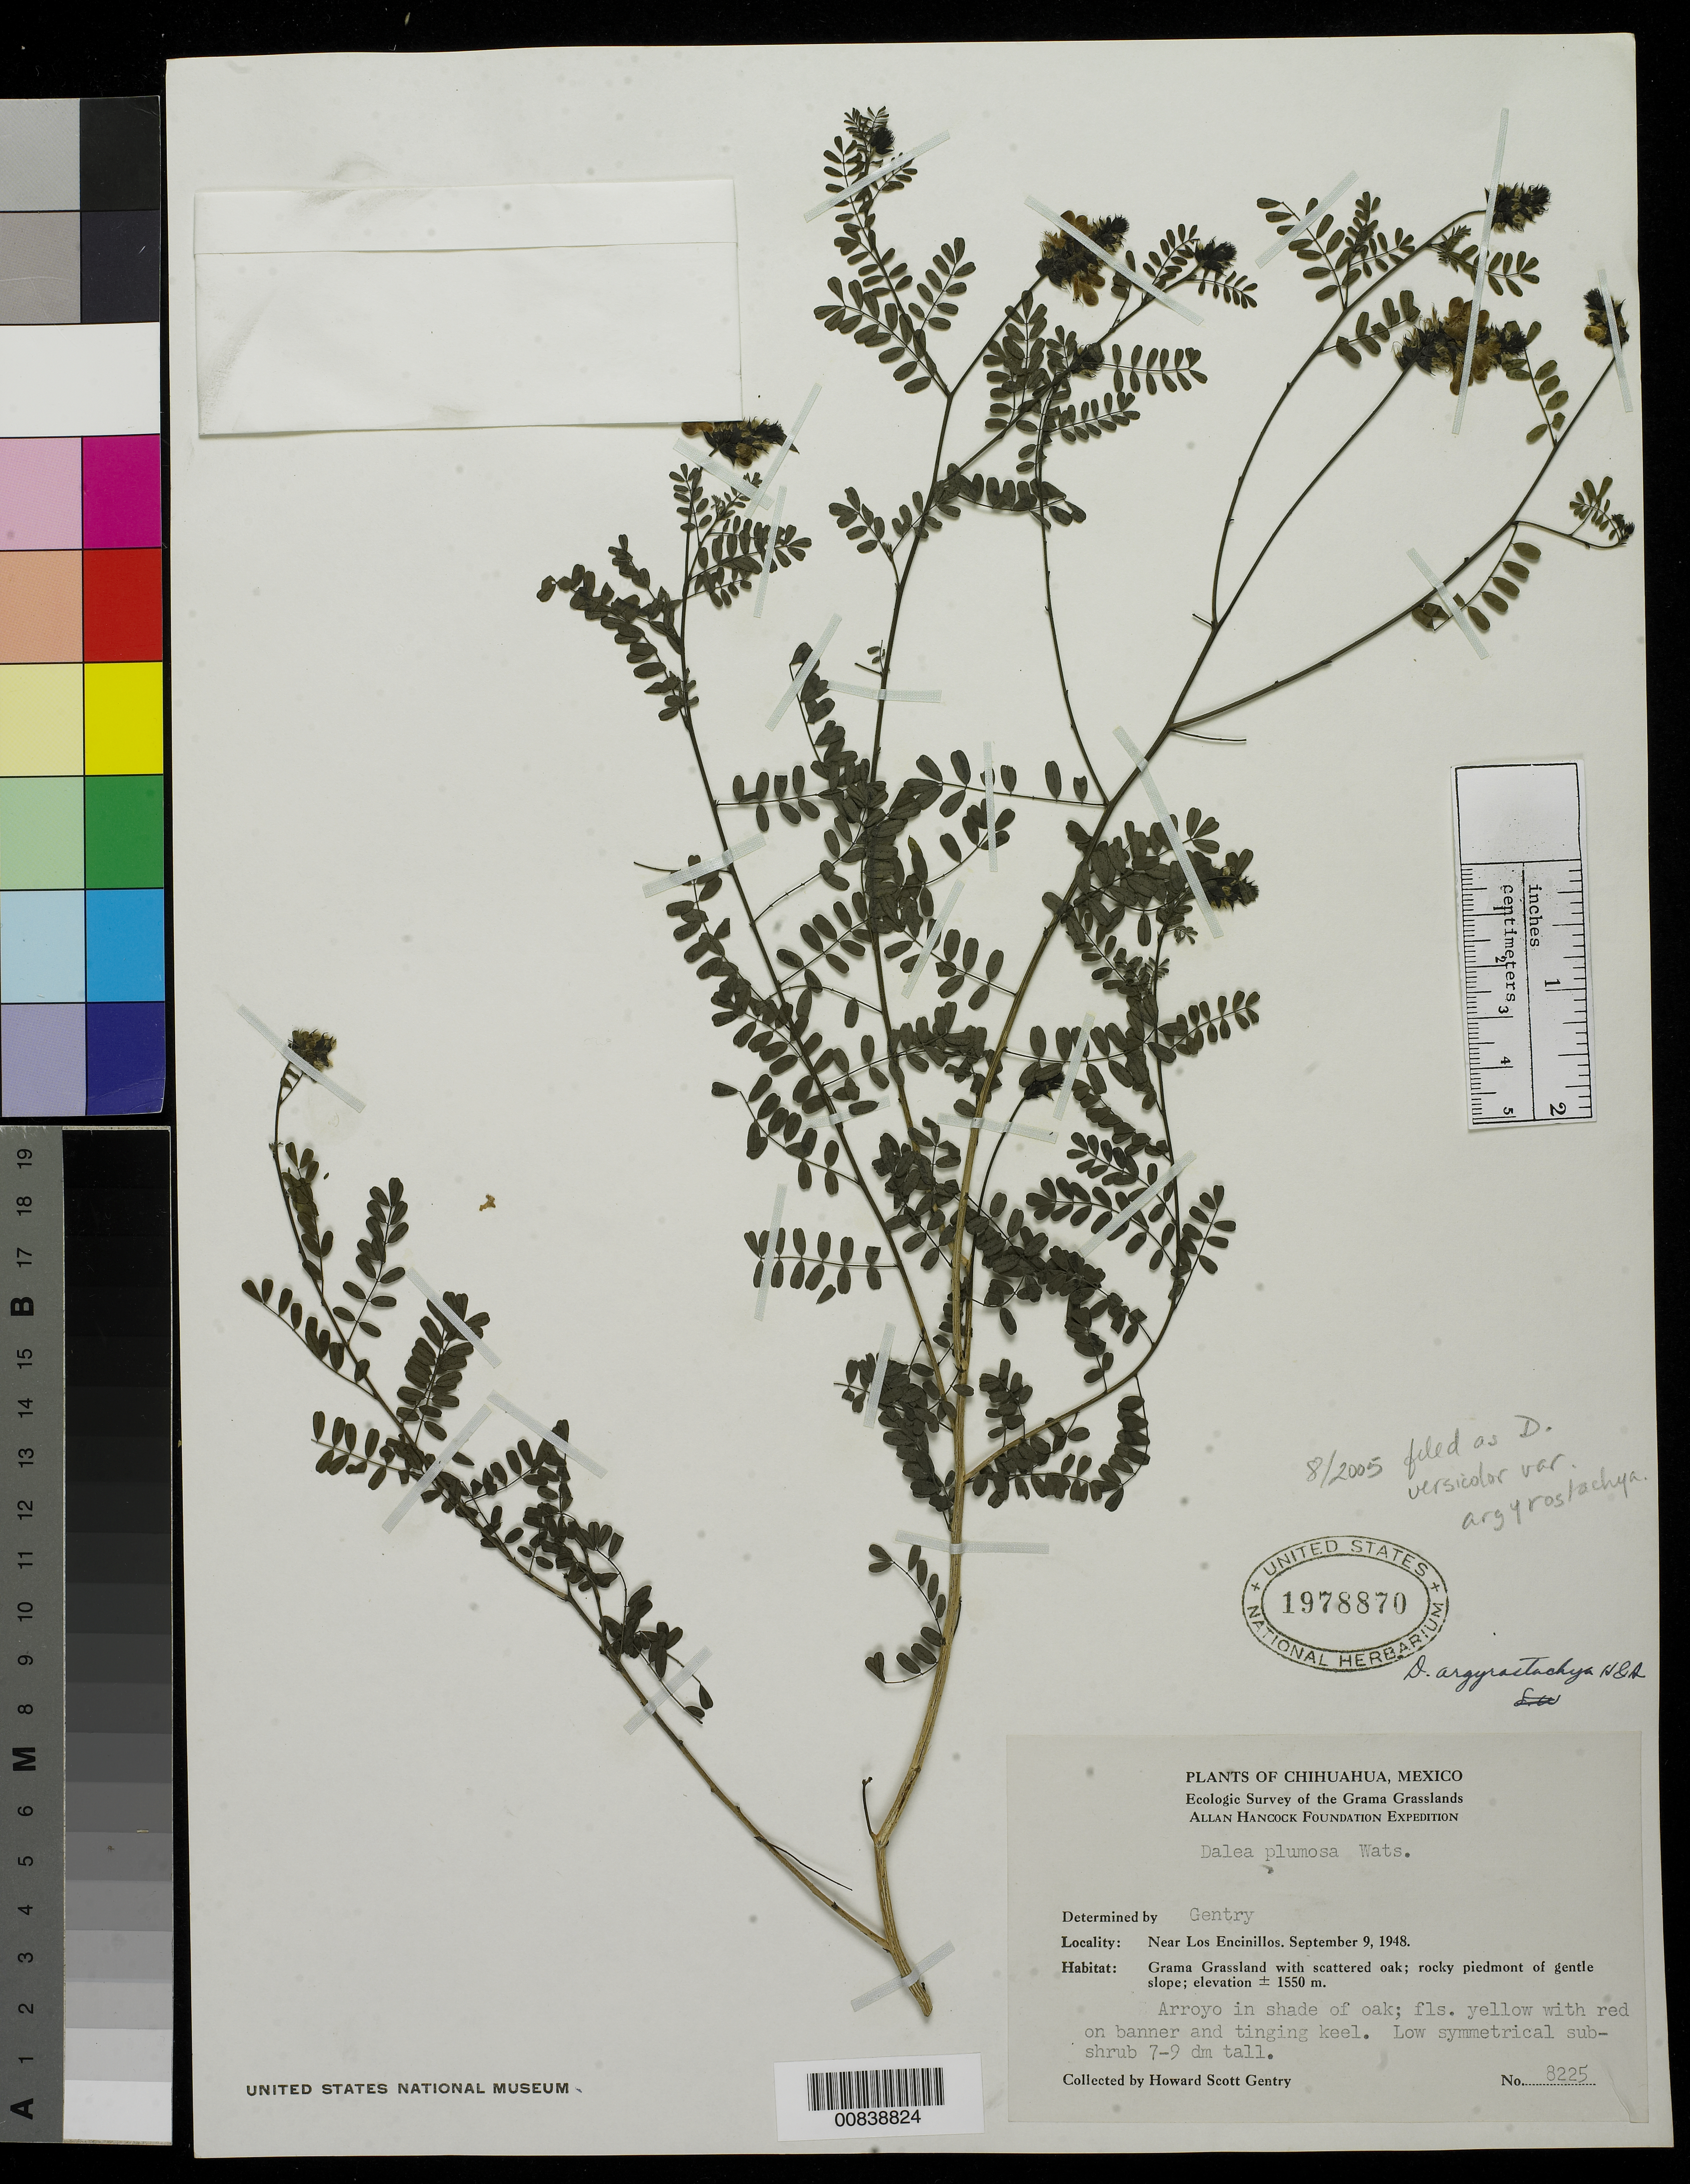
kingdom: Plantae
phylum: Tracheophyta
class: Magnoliopsida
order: Fabales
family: Fabaceae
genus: Dalea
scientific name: Dalea versicolor var. argyrostachya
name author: Zucc.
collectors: H. S. Gentry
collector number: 8225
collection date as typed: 09 Sep 1948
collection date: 1948-09-09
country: Mexico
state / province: Chihuahua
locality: Near Los Encinillos, Chihuahua.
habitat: Grama Grassland with scattered oak; rocky piedmont of gentle slope. Arroyo in shade of oak.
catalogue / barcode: US 1978870